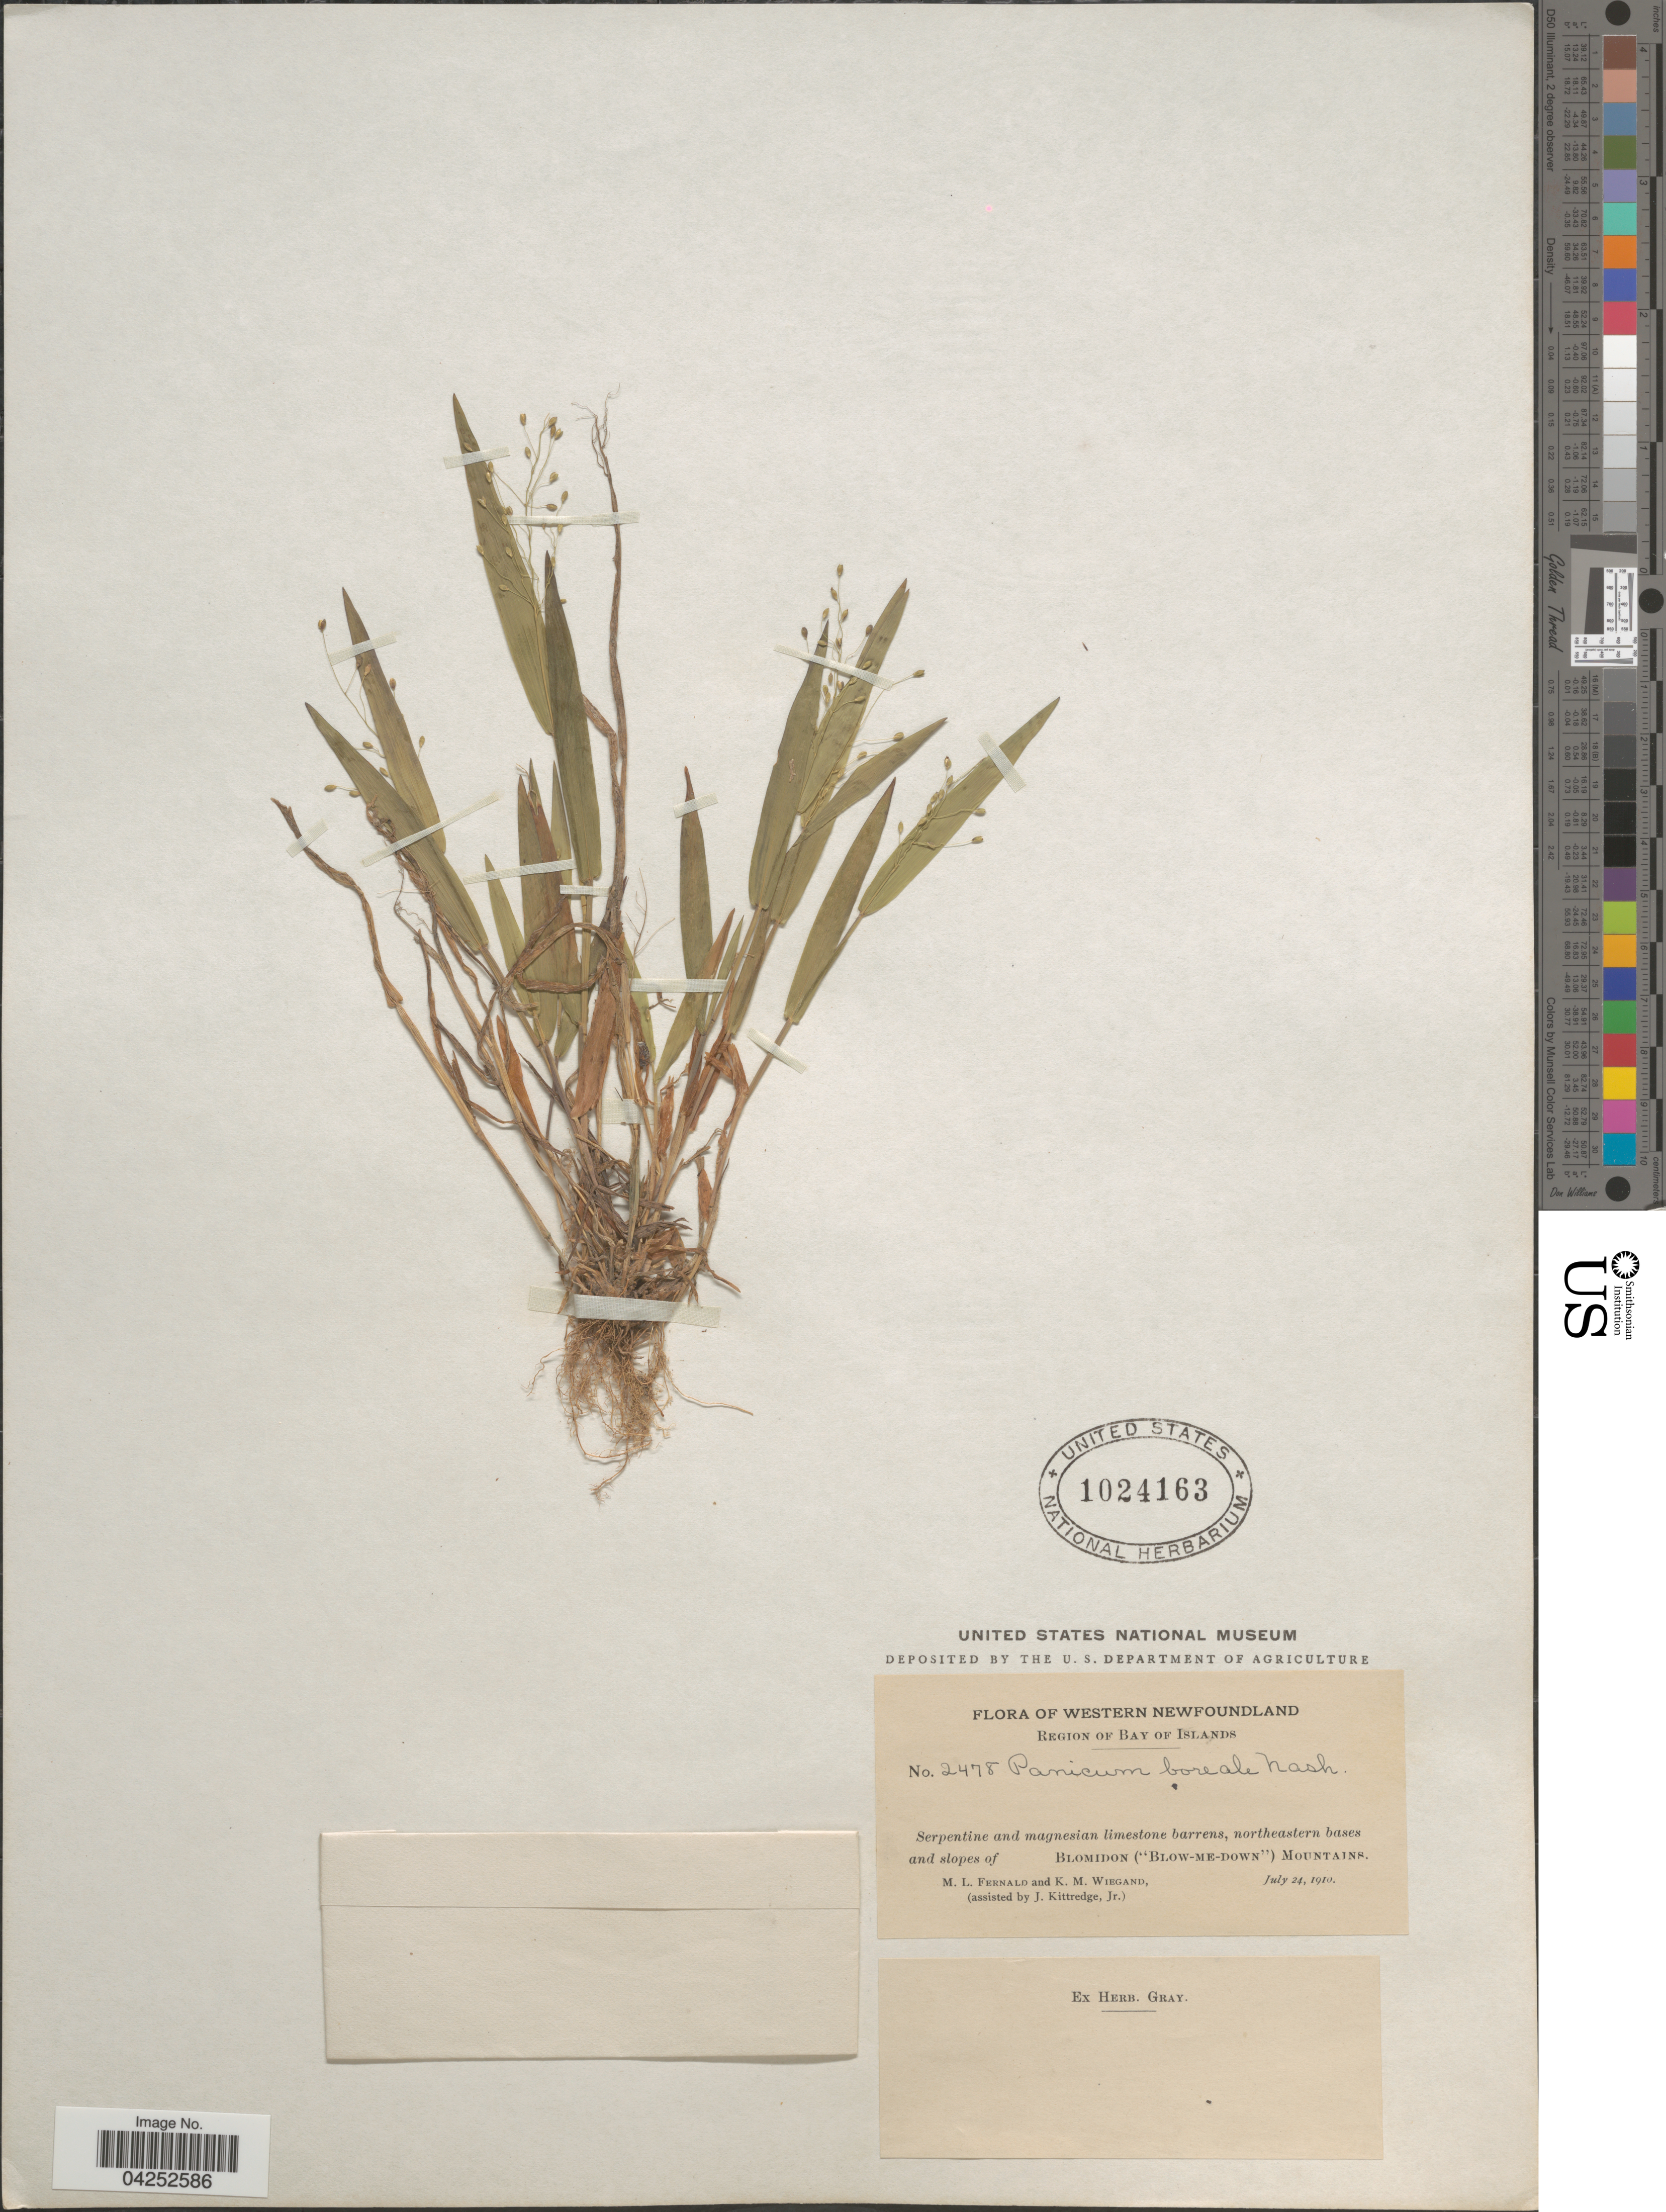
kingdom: Plantae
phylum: Tracheophyta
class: Liliopsida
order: Poales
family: Poaceae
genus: Dichanthelium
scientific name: Dichanthelium boreale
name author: (Nash) Freckmann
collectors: M. L. Fernald, K. M. Wiegand & J. Kittredge Jr.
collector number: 2478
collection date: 1910-07-24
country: Canada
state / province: Newfoundland and Labrador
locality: Western Newfoundland. Region of Bay of Islands. Serpentine and magnesian limestone barrens, northeastern bases and slopes of Blomidon ("Blow-me-down") Mountains.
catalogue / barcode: US 1024163